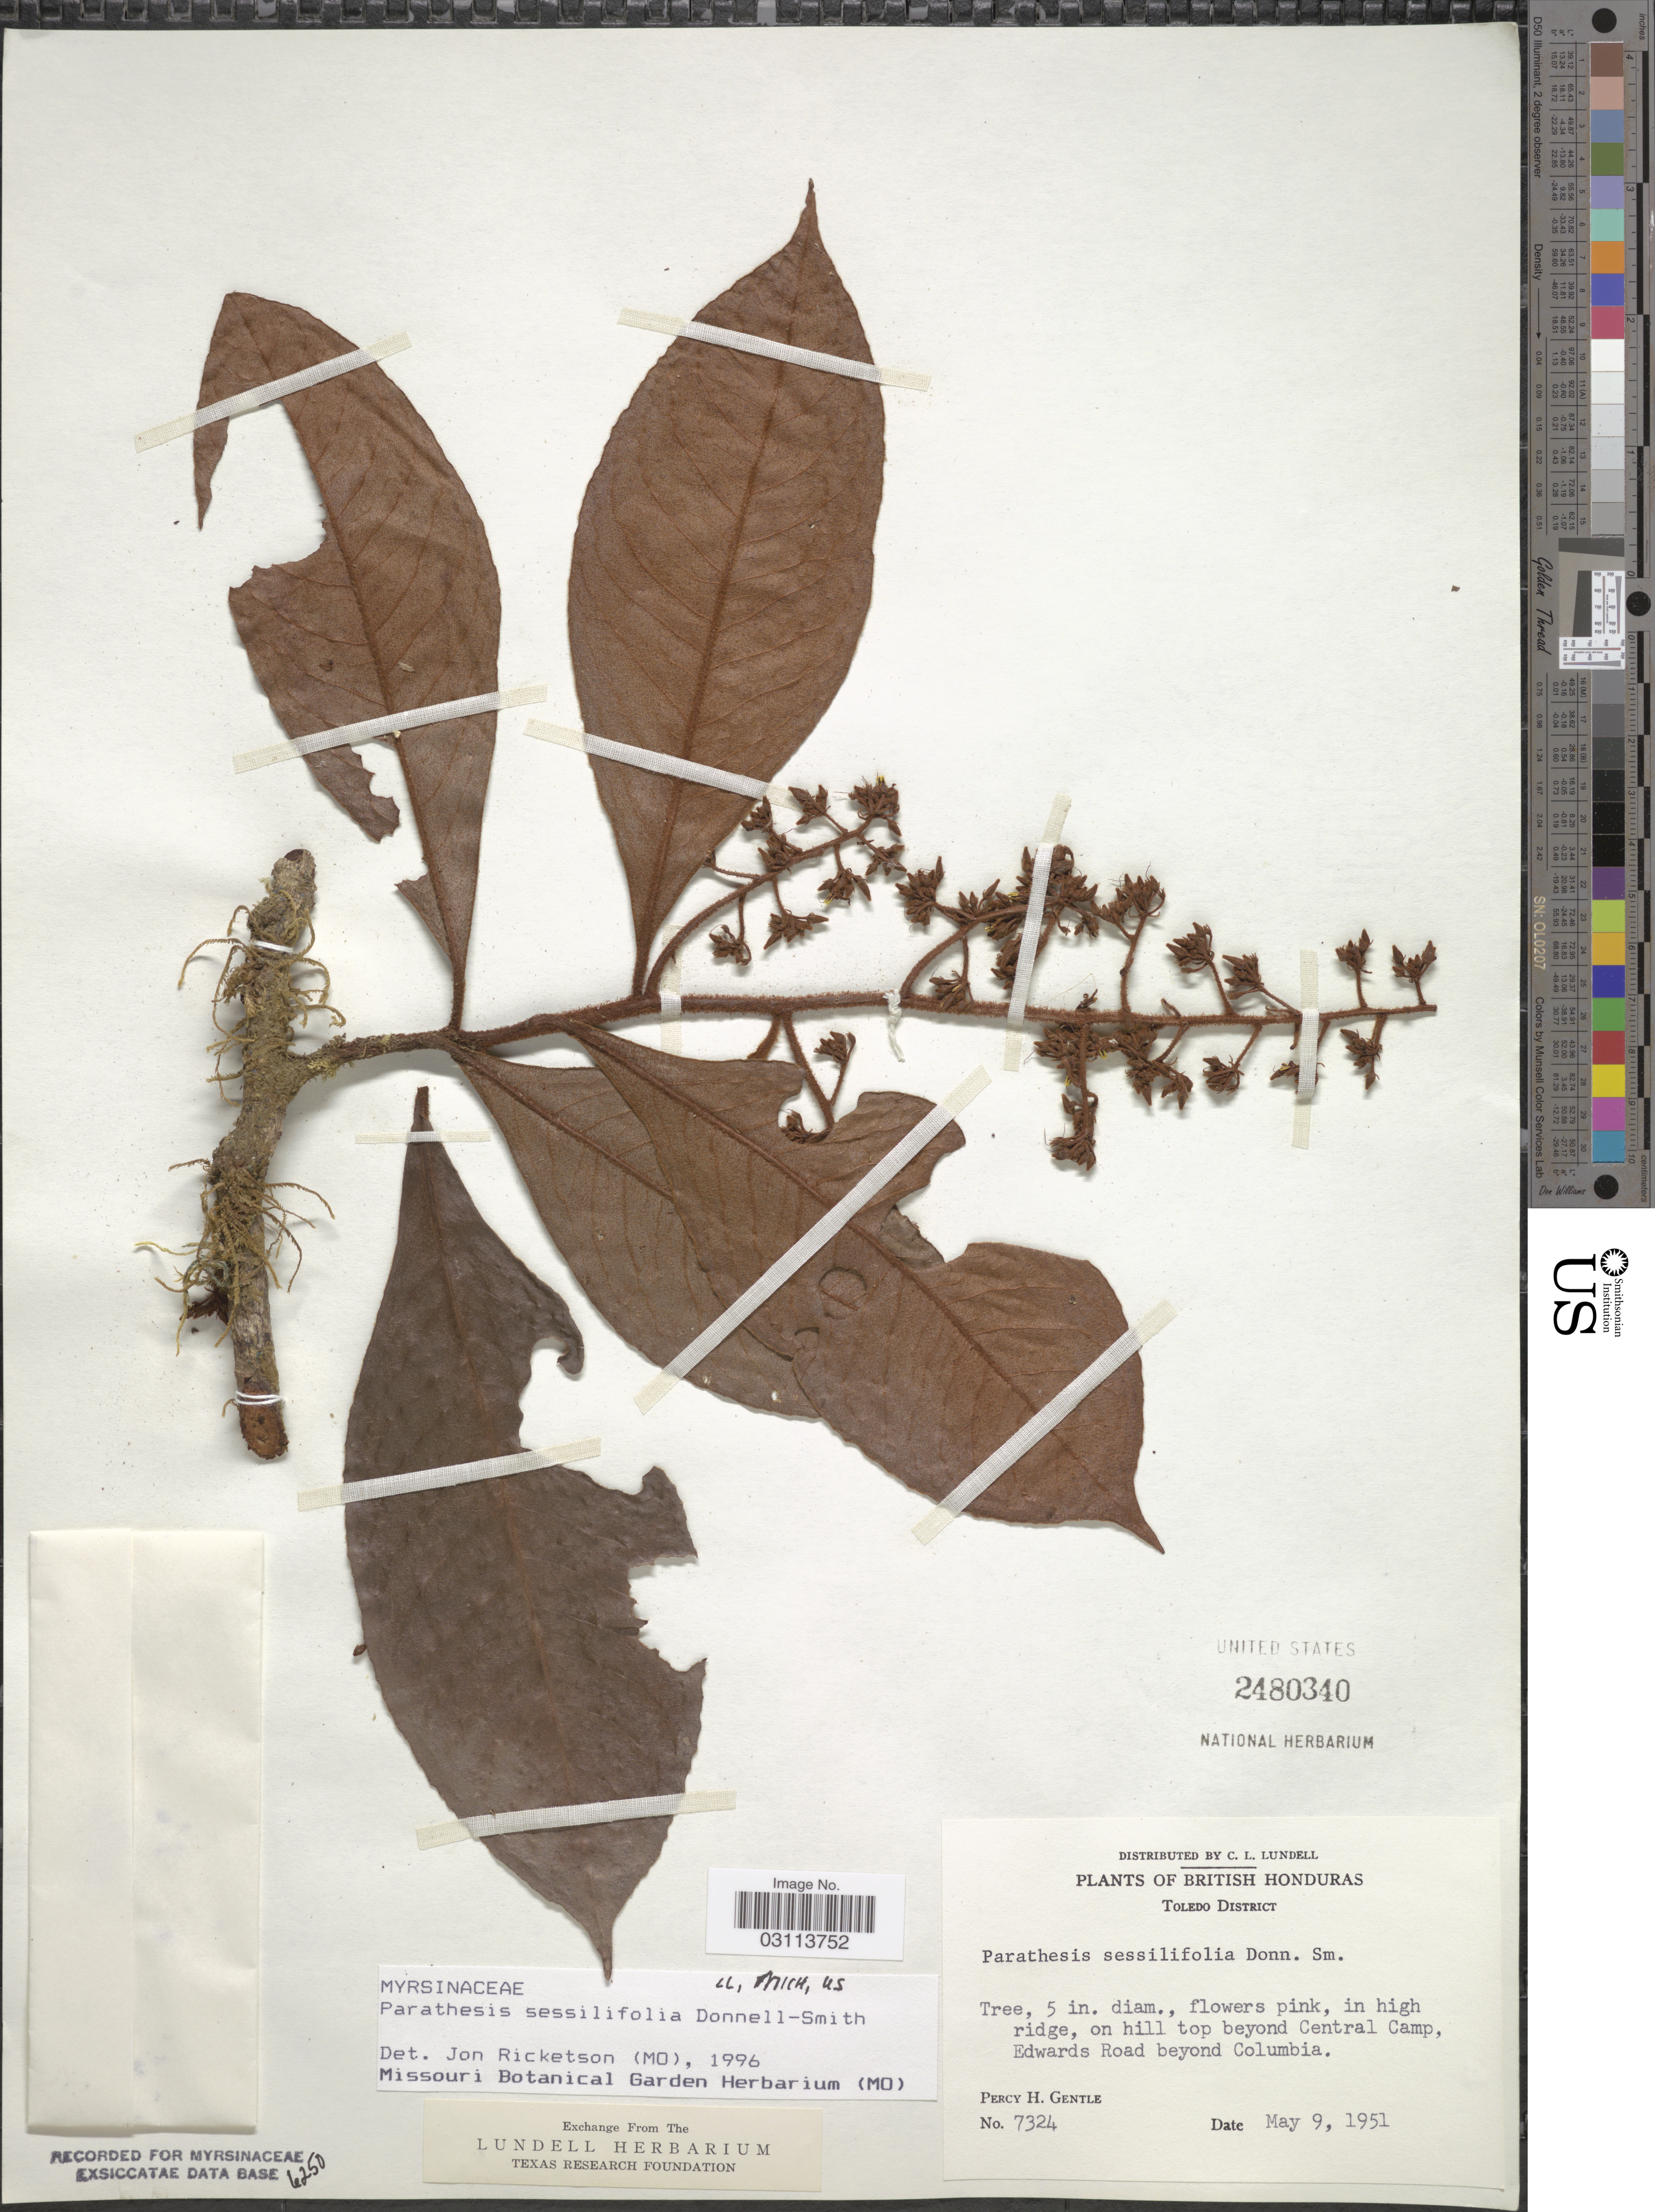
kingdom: Plantae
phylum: Tracheophyta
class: Magnoliopsida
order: Ericales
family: Primulaceae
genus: Parathesis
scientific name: Parathesis sessilifolia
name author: Donn. Sm.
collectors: P. H. Gentle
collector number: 7324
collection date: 1951-05-09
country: Belize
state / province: Toledo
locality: British Honduras. Toledo District. On hill top beyond Central Camp, Edwards Road beyond Columbia.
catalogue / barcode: US 2480340